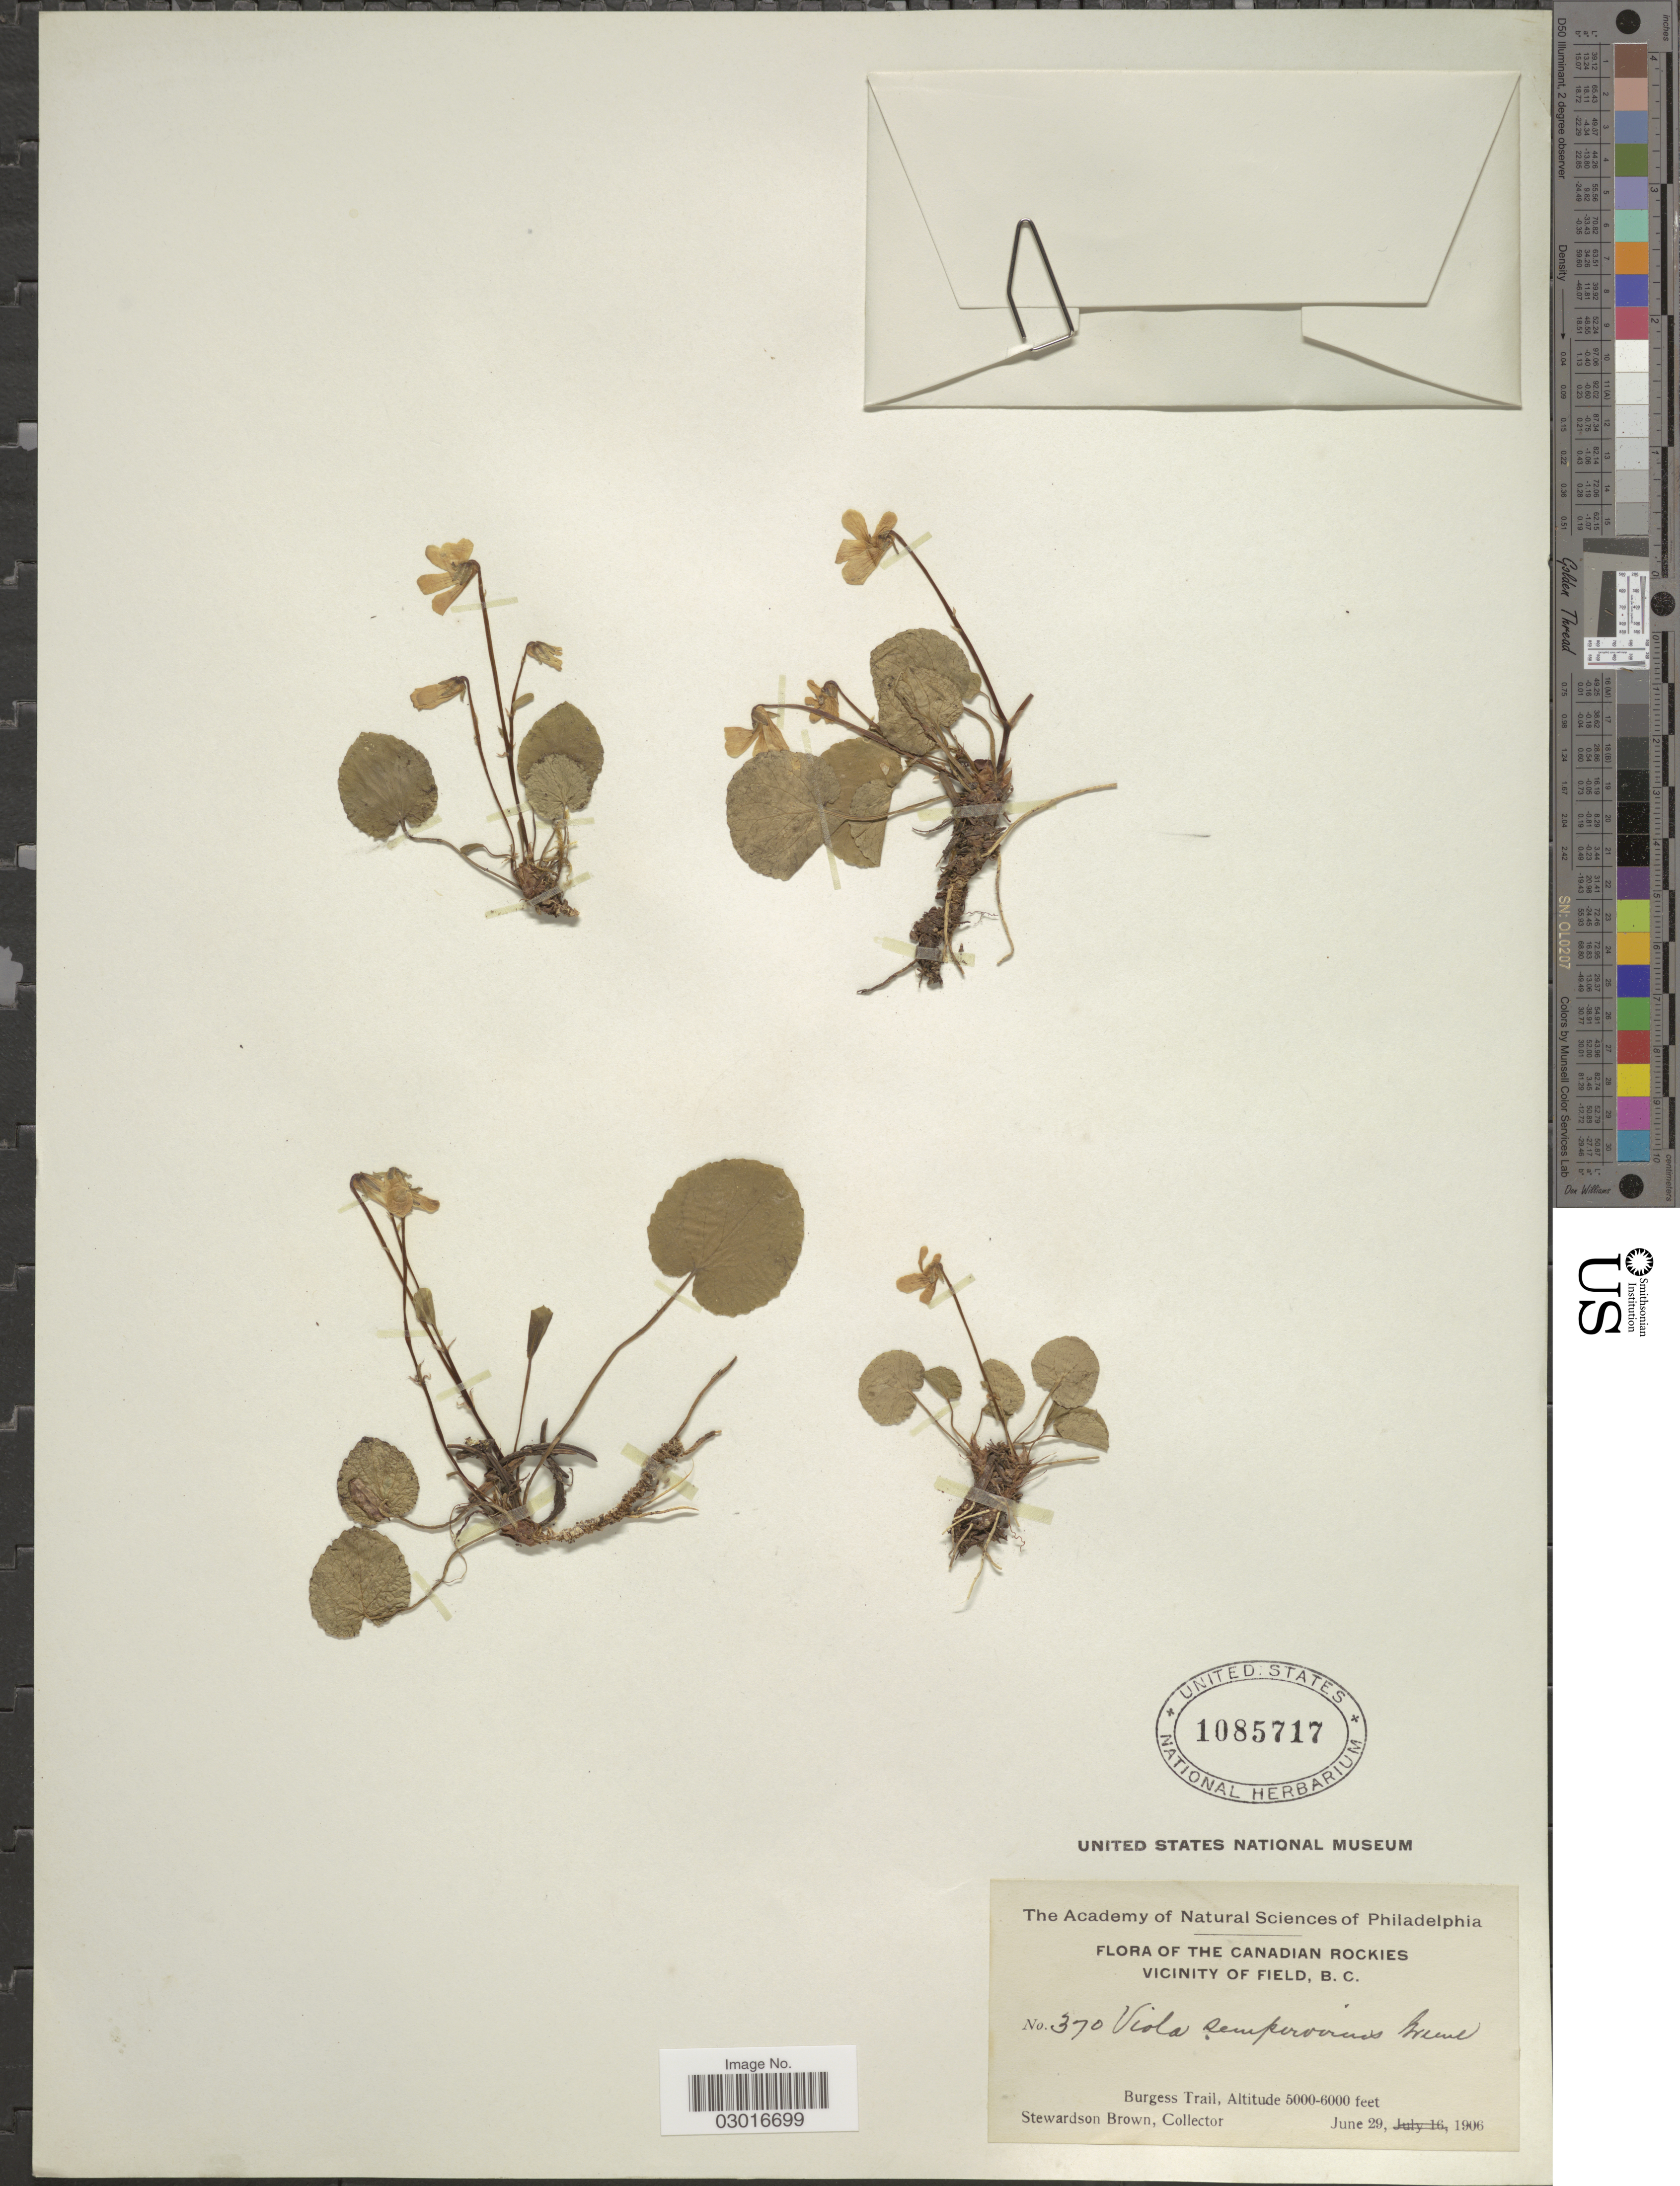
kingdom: Plantae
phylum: Tracheophyta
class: Magnoliopsida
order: Malpighiales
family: Violaceae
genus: Viola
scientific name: Viola sempervirens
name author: Greene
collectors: S. Brown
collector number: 370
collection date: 1906-06-29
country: Canada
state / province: British Columbia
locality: Canadian Rockies. Vicinity of Field. Burgess Trail.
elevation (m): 1524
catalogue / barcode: US 1085717